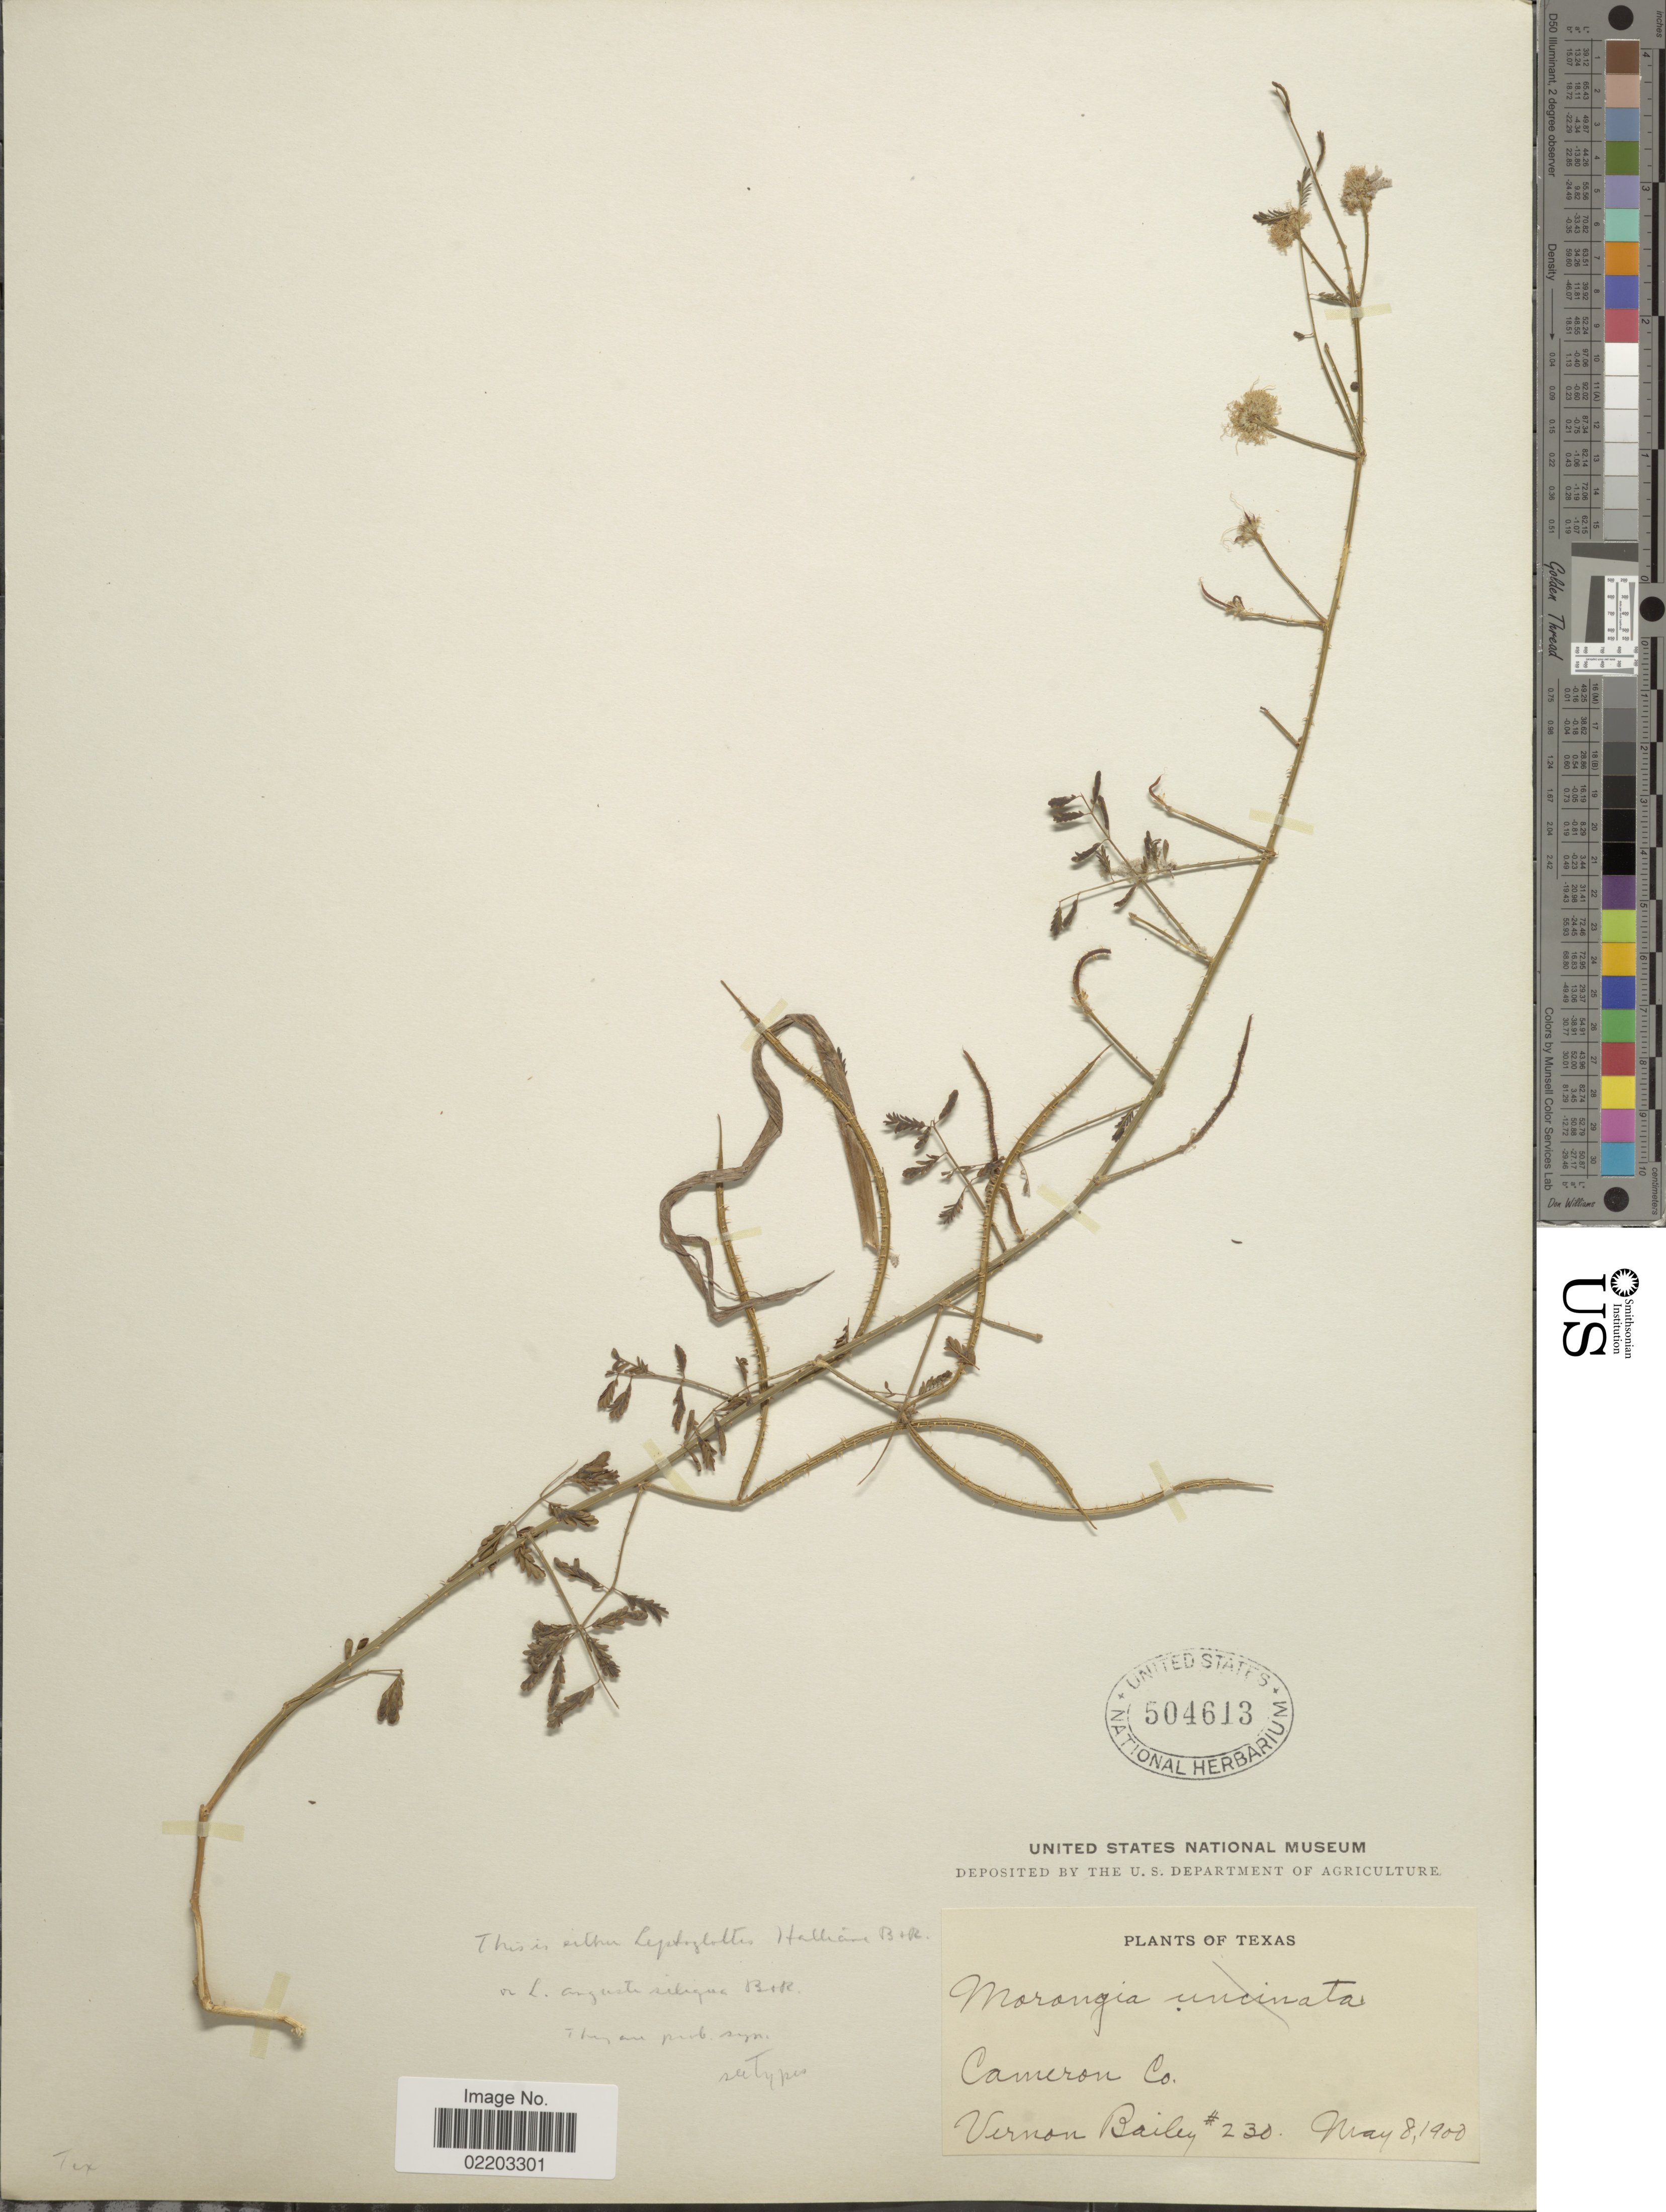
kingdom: Plantae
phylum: Tracheophyta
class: Magnoliopsida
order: Fabales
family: Fabaceae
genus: Mimosa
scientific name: Mimosa latidens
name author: (Small) B.L. Turner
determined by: U.S. National Herbarium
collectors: V. O. Bailey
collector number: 230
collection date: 1900-05-08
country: United States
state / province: Texas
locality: Cameron Co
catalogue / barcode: US 504613